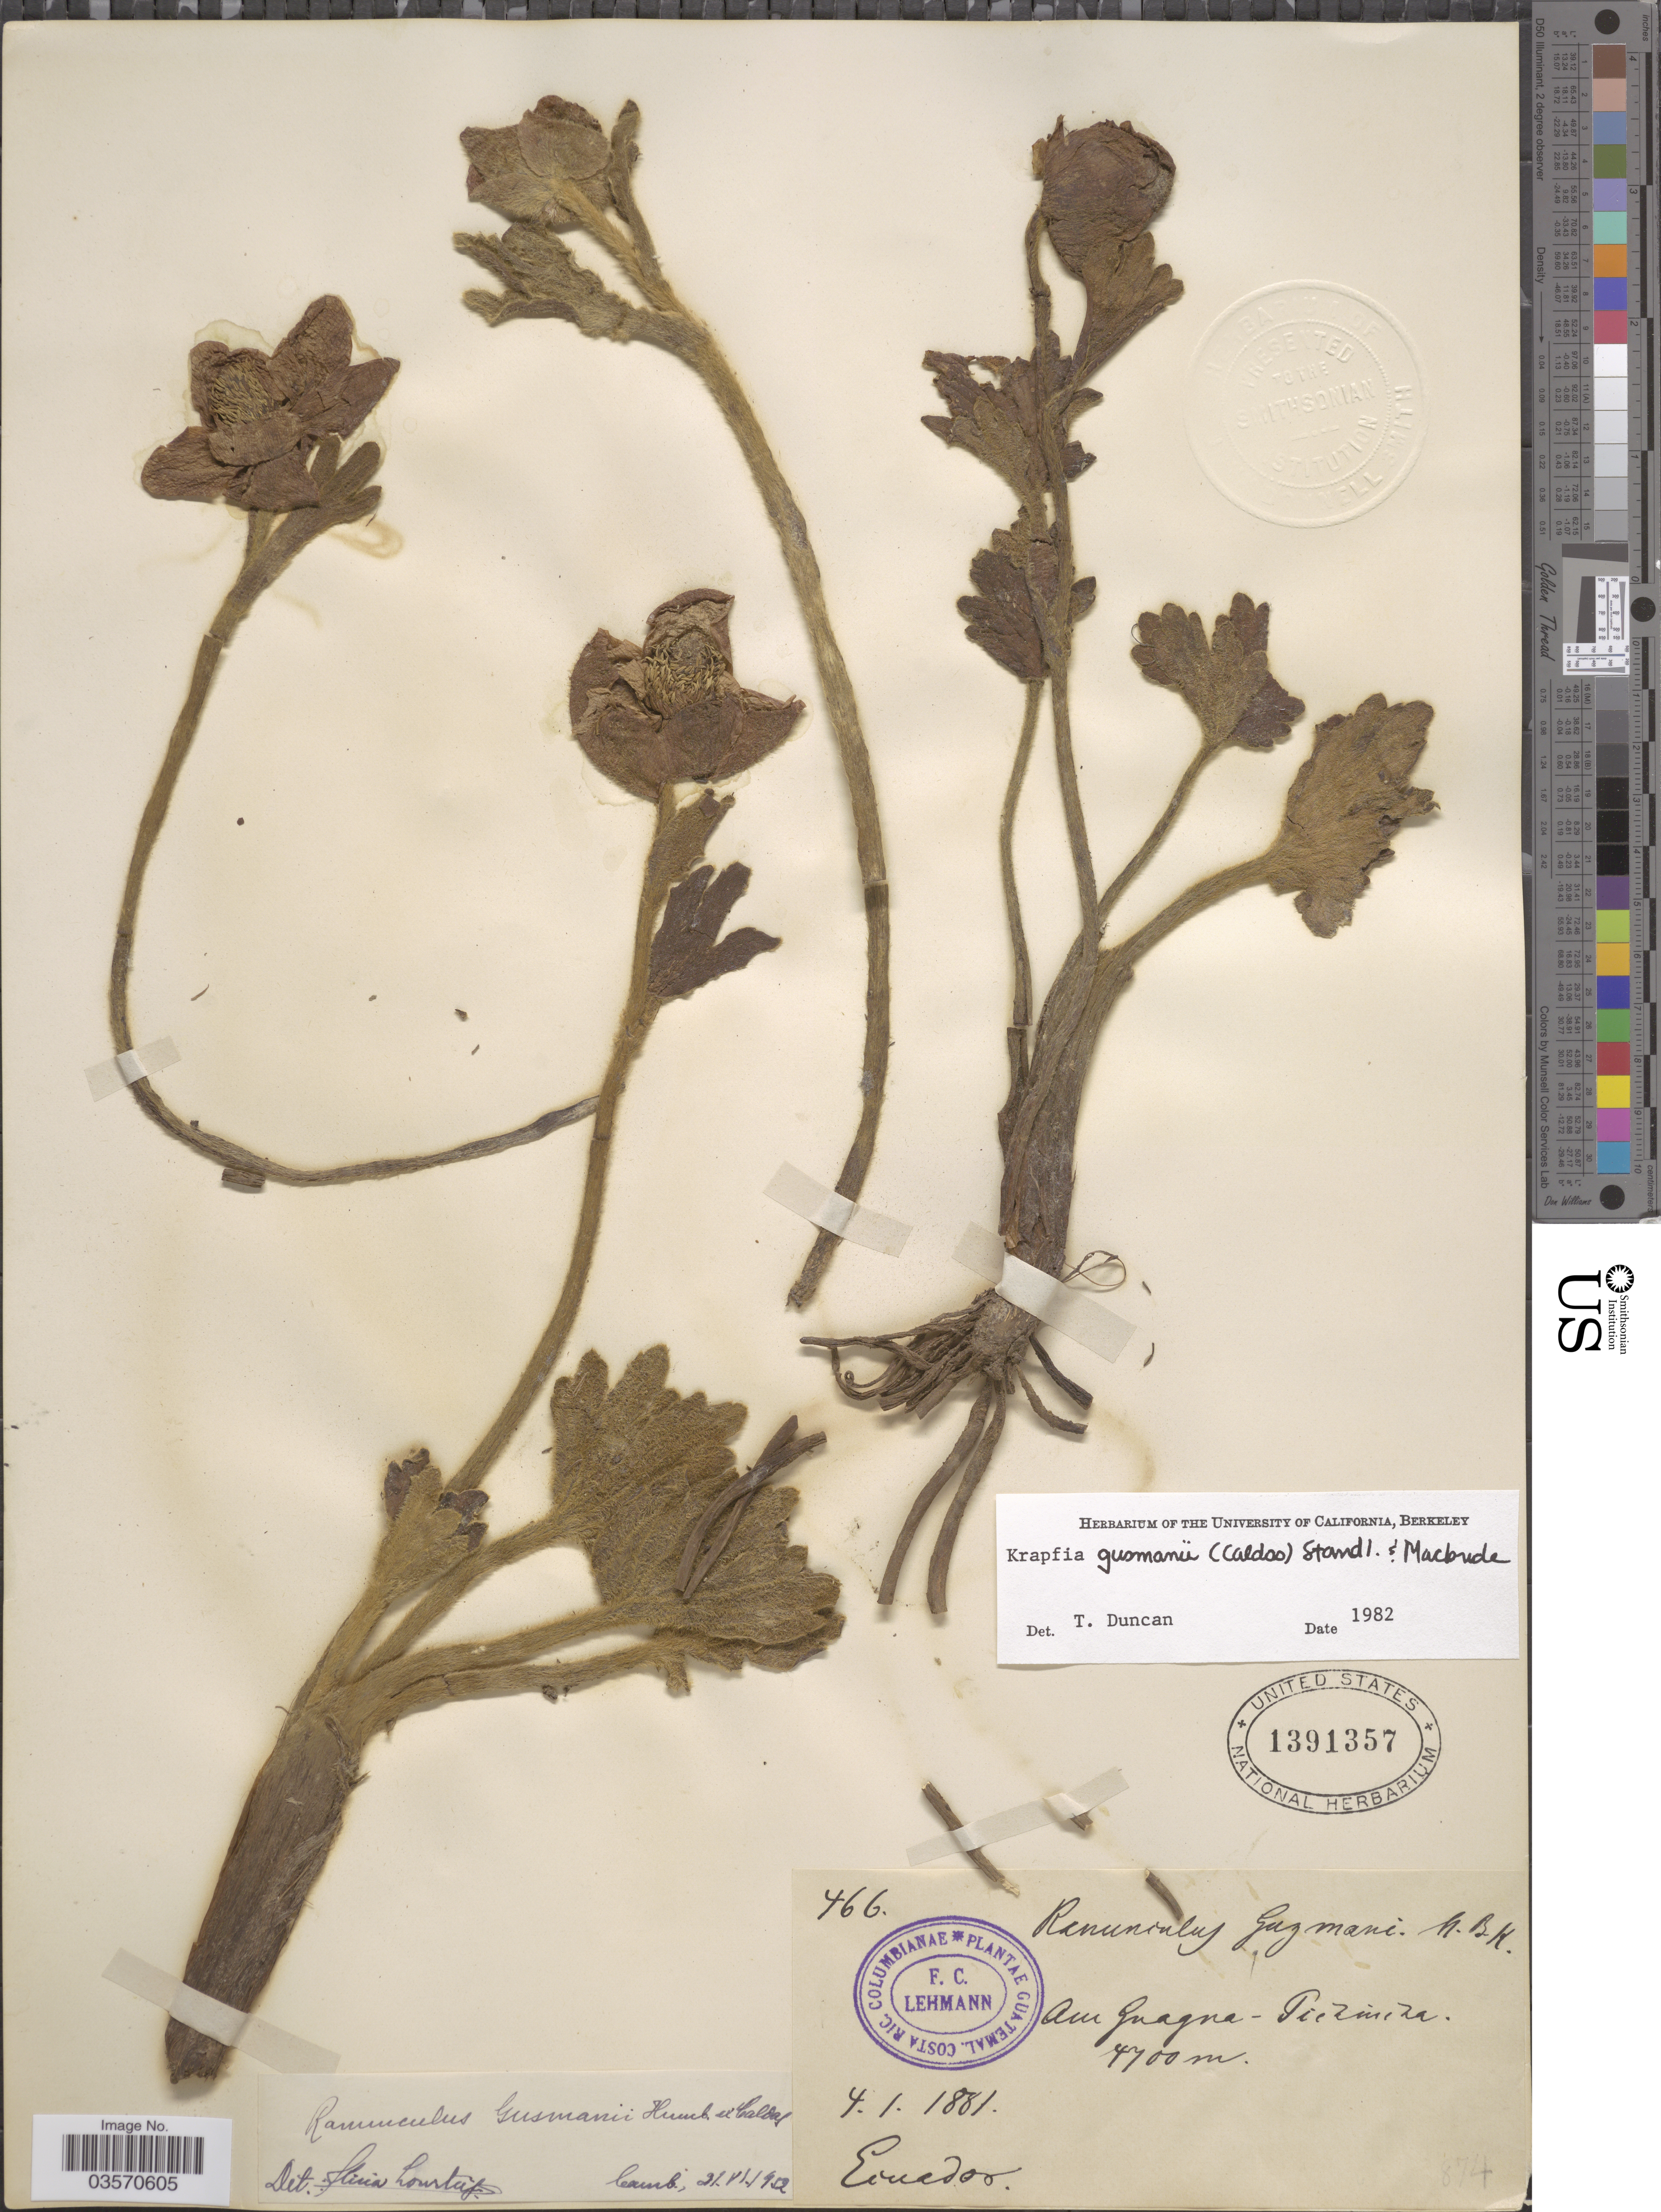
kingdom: Plantae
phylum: Tracheophyta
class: Magnoliopsida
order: Ranunculales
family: Ranunculaceae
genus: Krapfia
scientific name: Krapfia gusmannii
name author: (Humb. ex Caldas) Standl. & J.F. Macbr.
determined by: Duncan, T.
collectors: F. C. Lehmann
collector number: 466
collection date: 1881-01-04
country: Ecuador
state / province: Pichincha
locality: Am Guagua.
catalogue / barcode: US 1391357